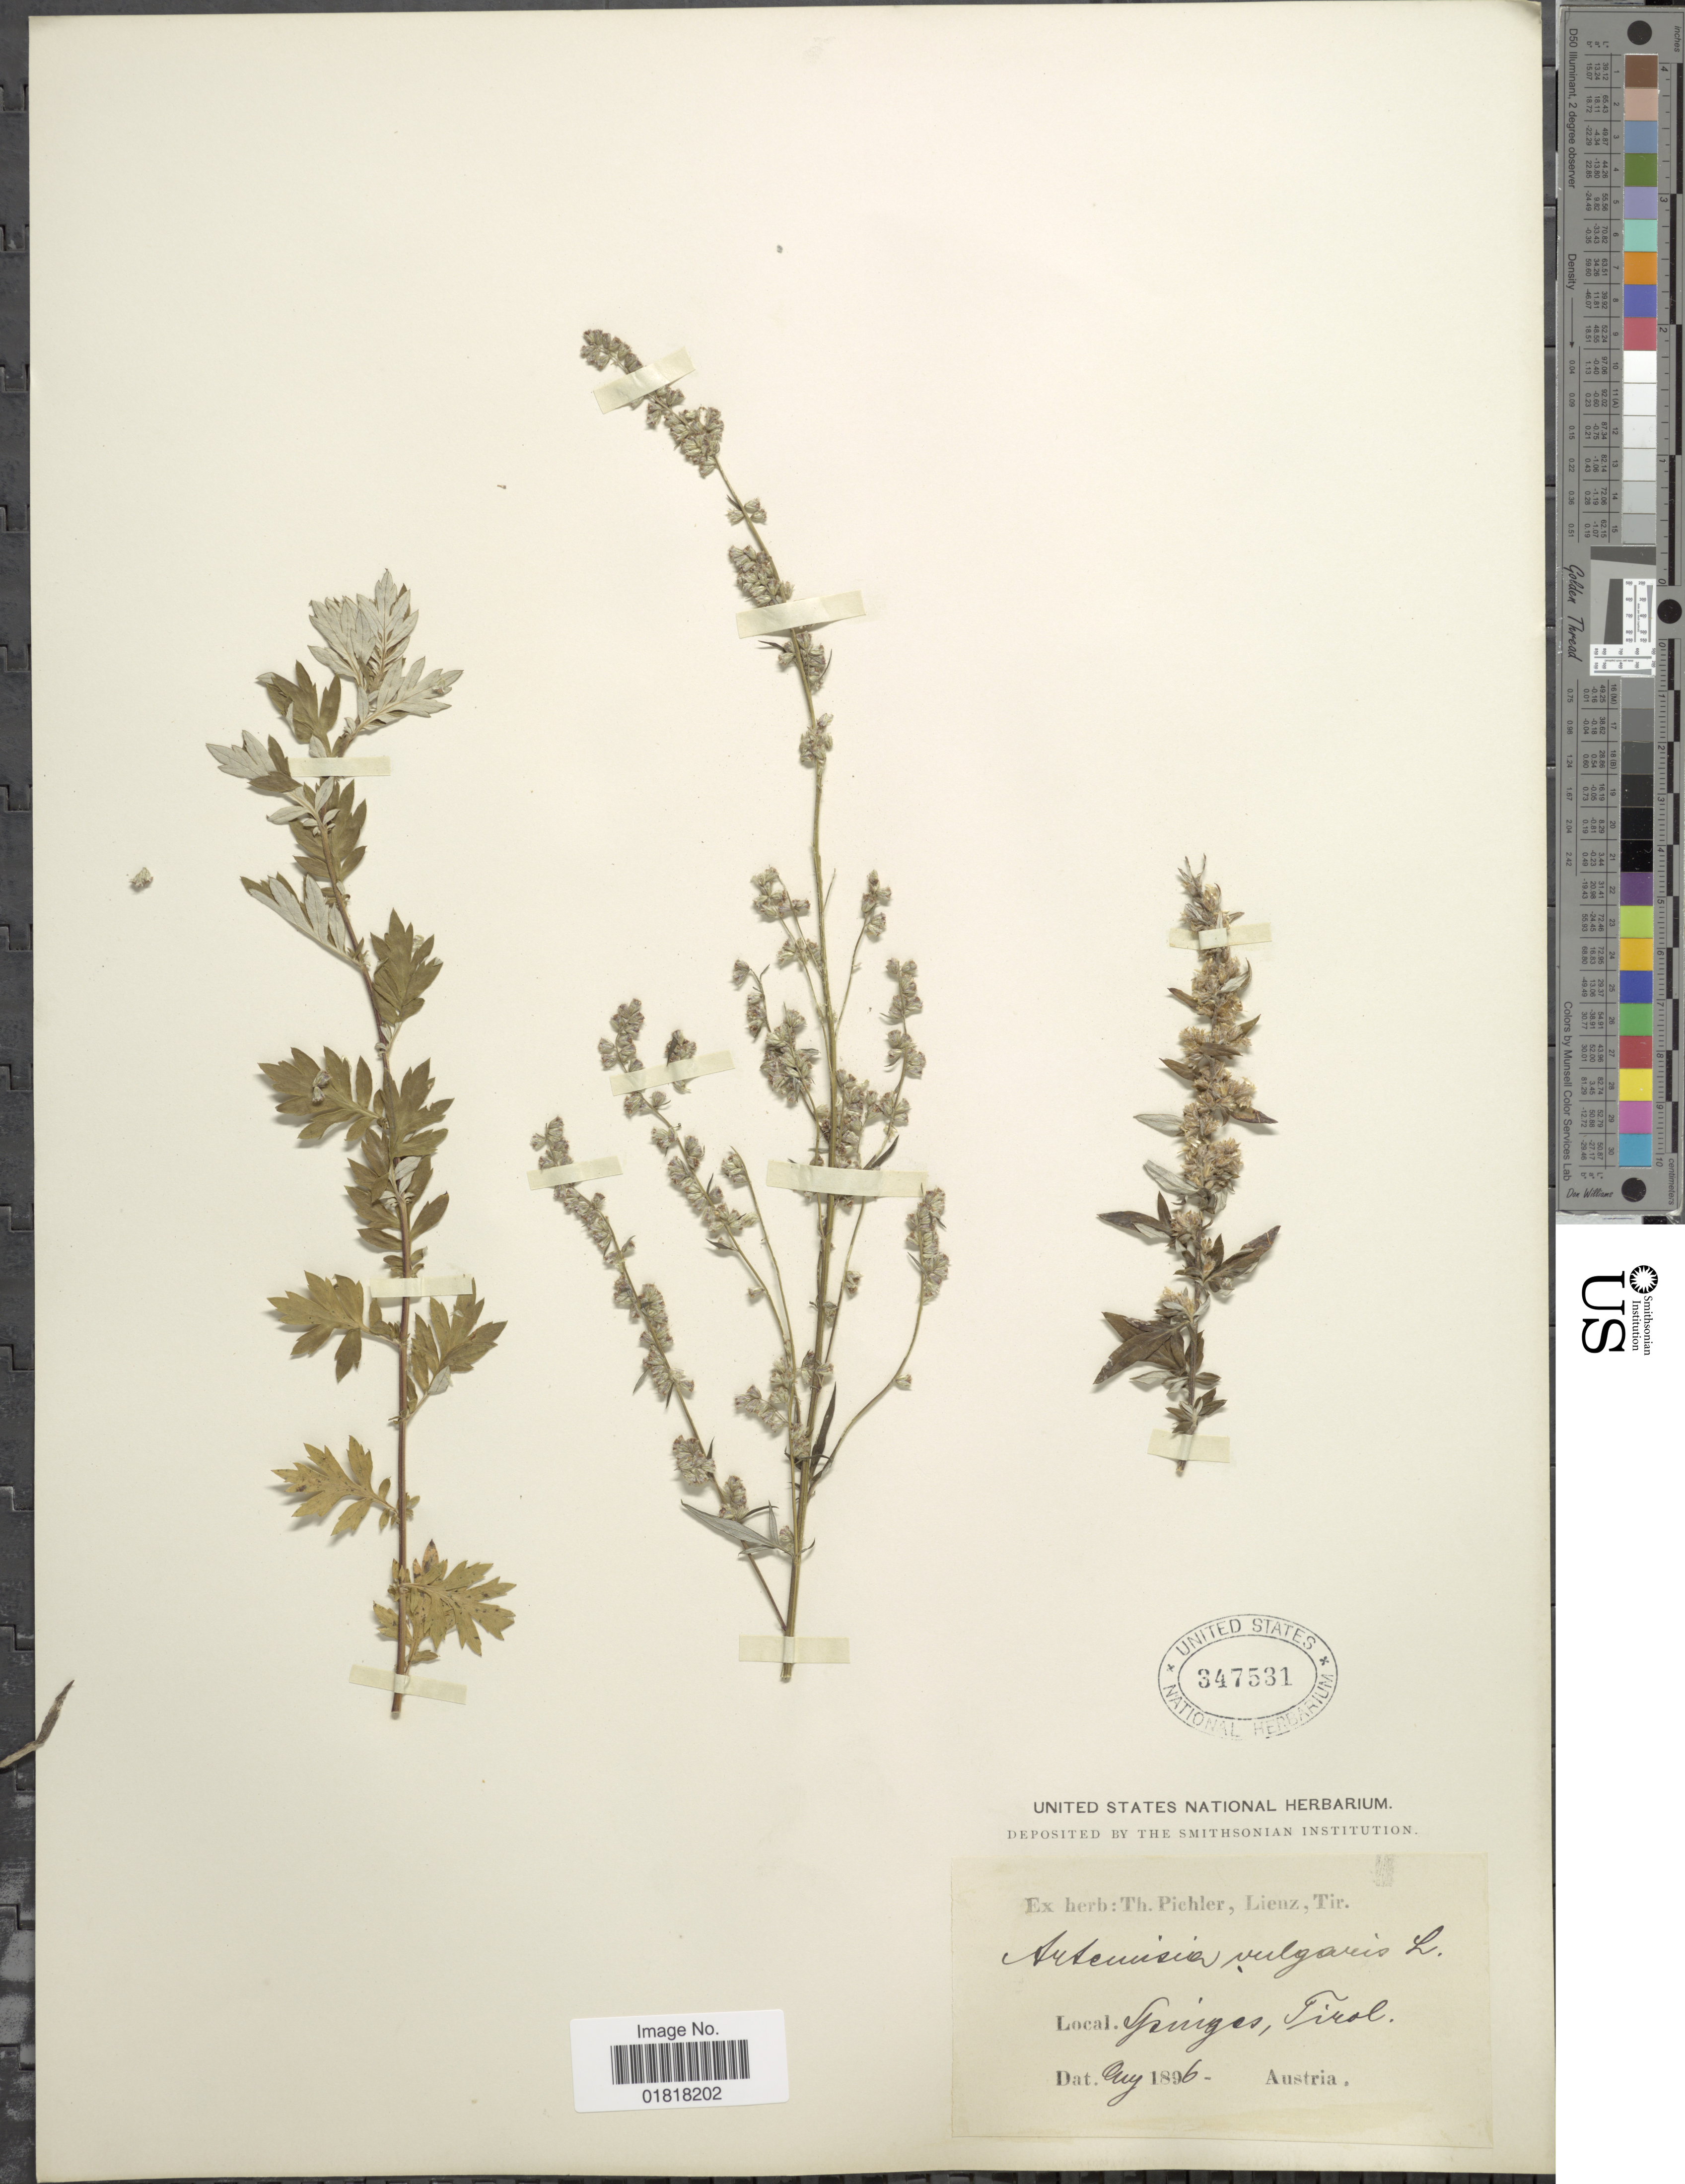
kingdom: Plantae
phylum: Tracheophyta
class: Magnoliopsida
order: Asterales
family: Asteraceae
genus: Artemisia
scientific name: Artemisia vulgaris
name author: L.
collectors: ex herb. T. Pichler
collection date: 1896-08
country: Austria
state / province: Tirol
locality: Spinges [interpreted]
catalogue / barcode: US 347531